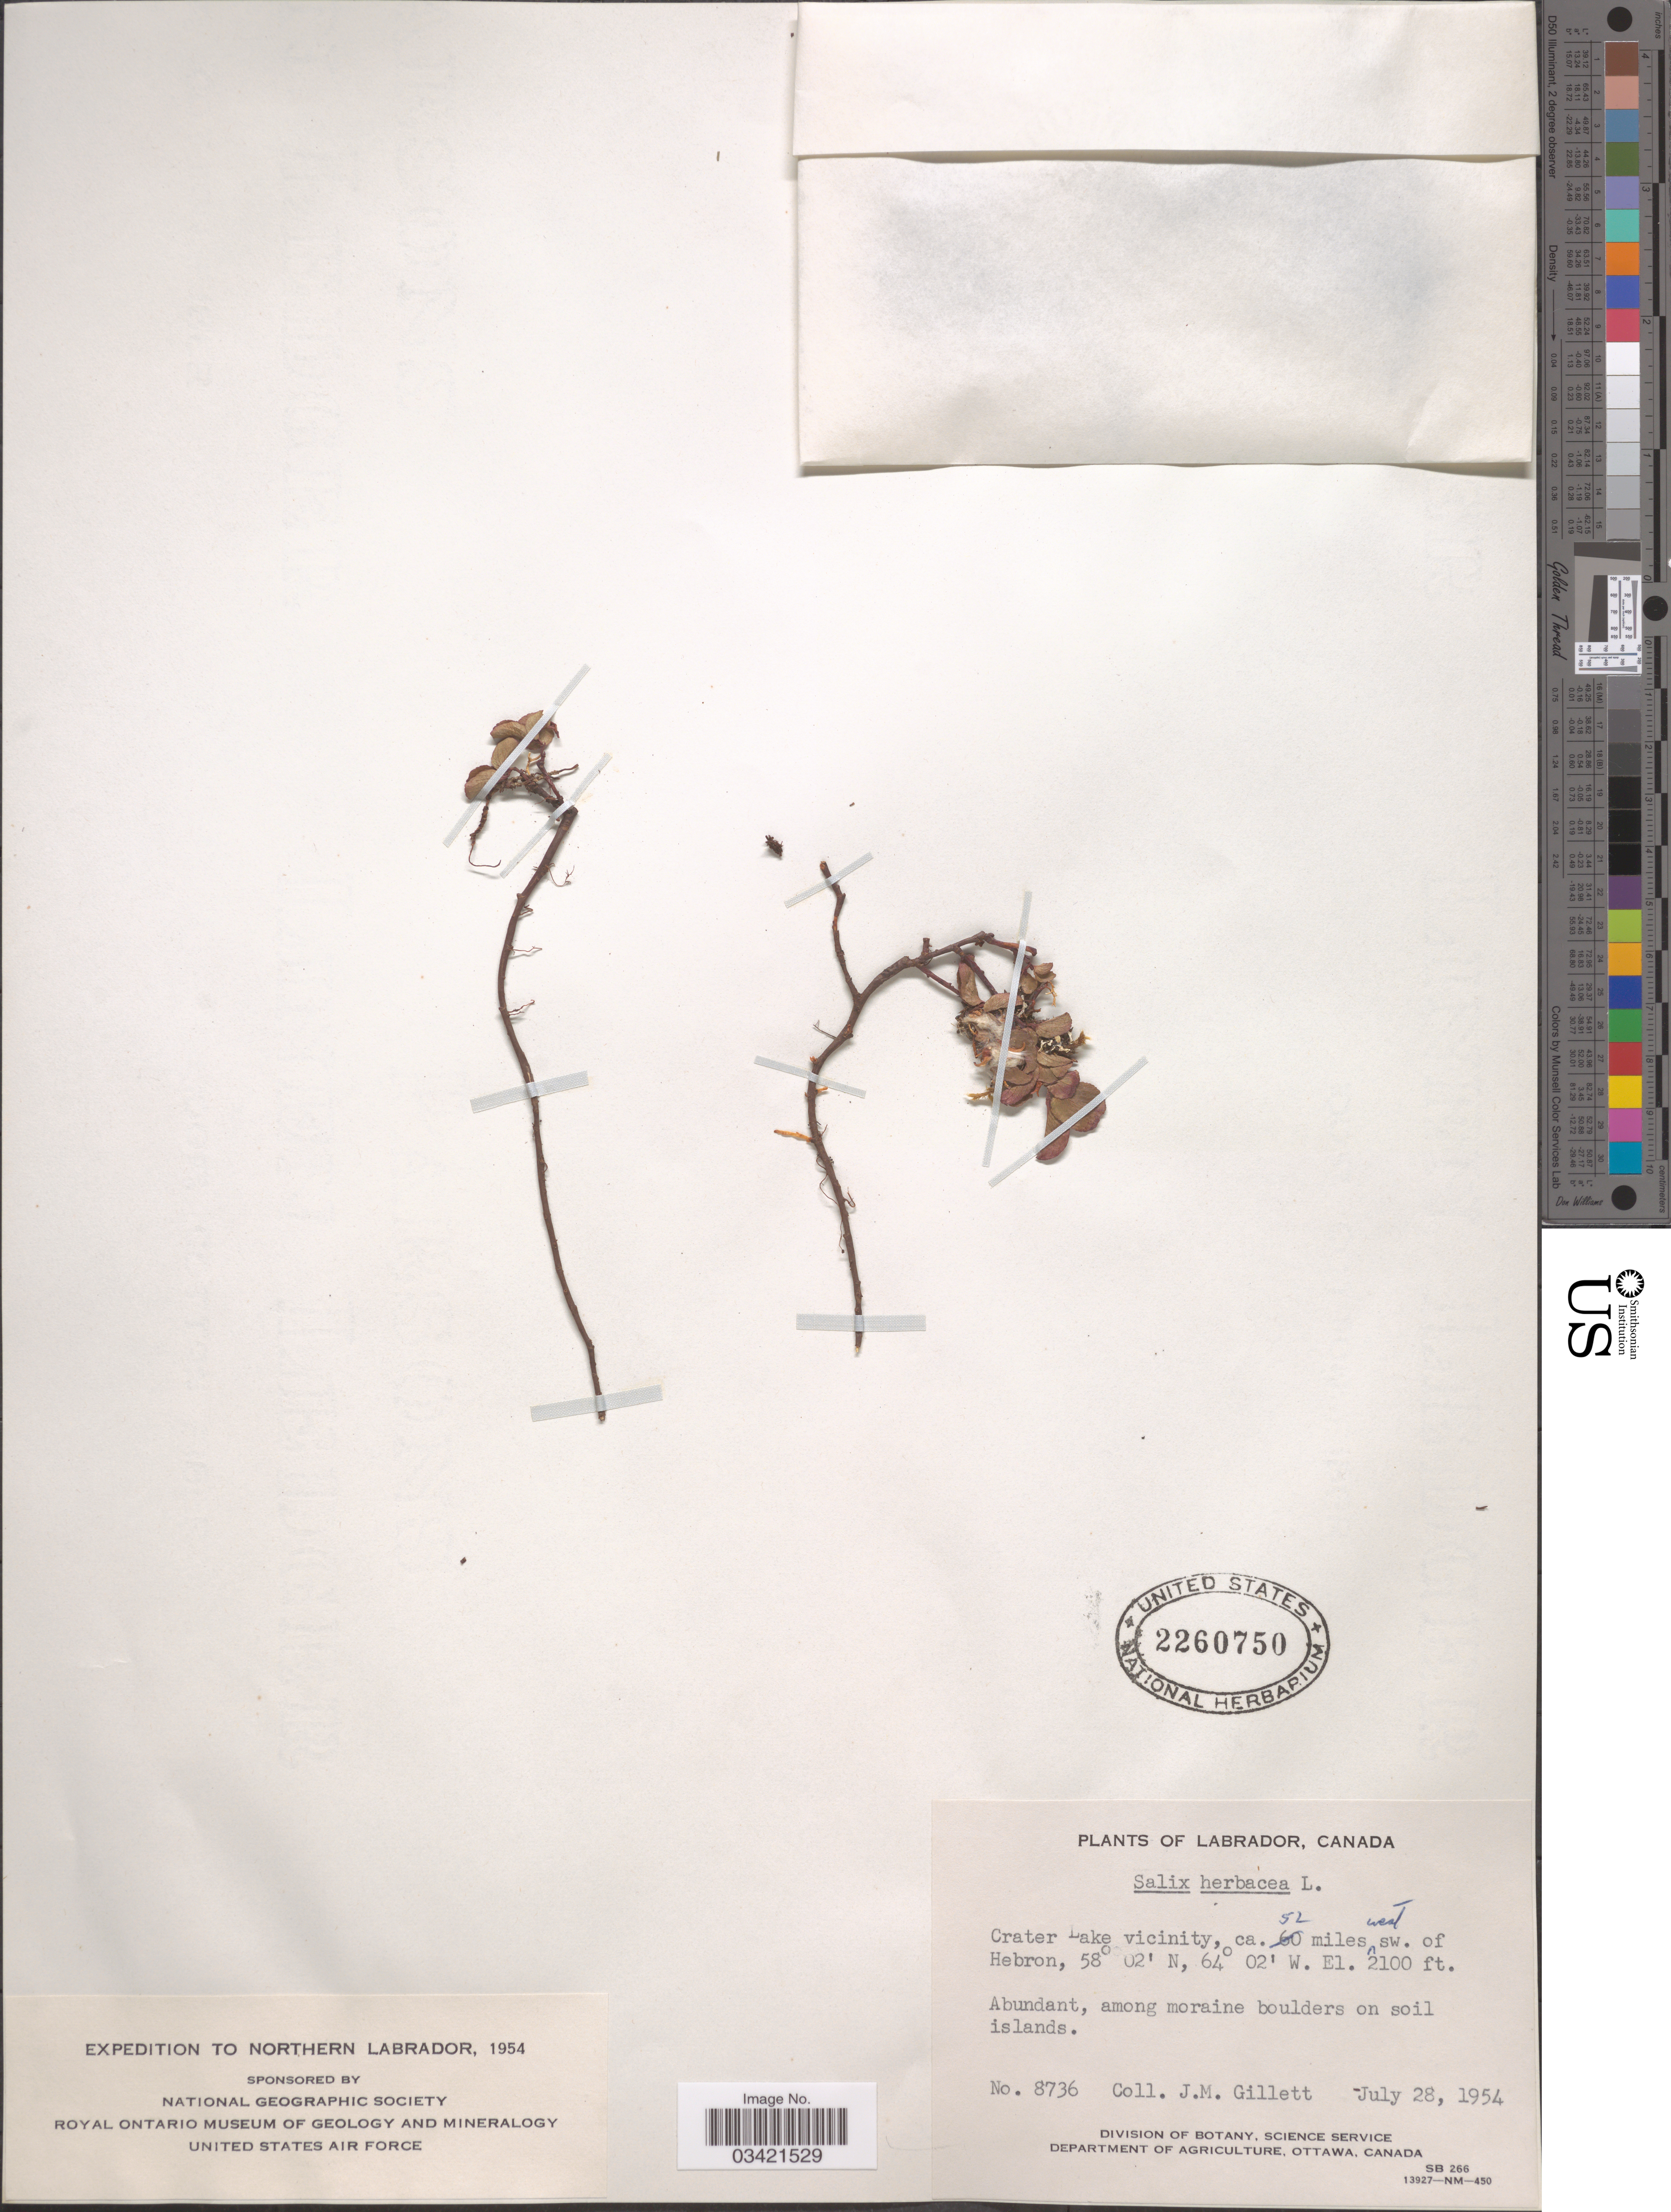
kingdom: Plantae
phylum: Tracheophyta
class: Magnoliopsida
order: Malpighiales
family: Salicaceae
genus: Salix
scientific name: Salix herbacea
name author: L.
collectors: J. M. Gillett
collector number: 8736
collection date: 1954-07-28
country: Canada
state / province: Newfoundland and Labrador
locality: Northern Labrador. Crater Lake vicinity, ca. 52 miles west sw. of Hebron.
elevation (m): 640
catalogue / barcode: US 2260750